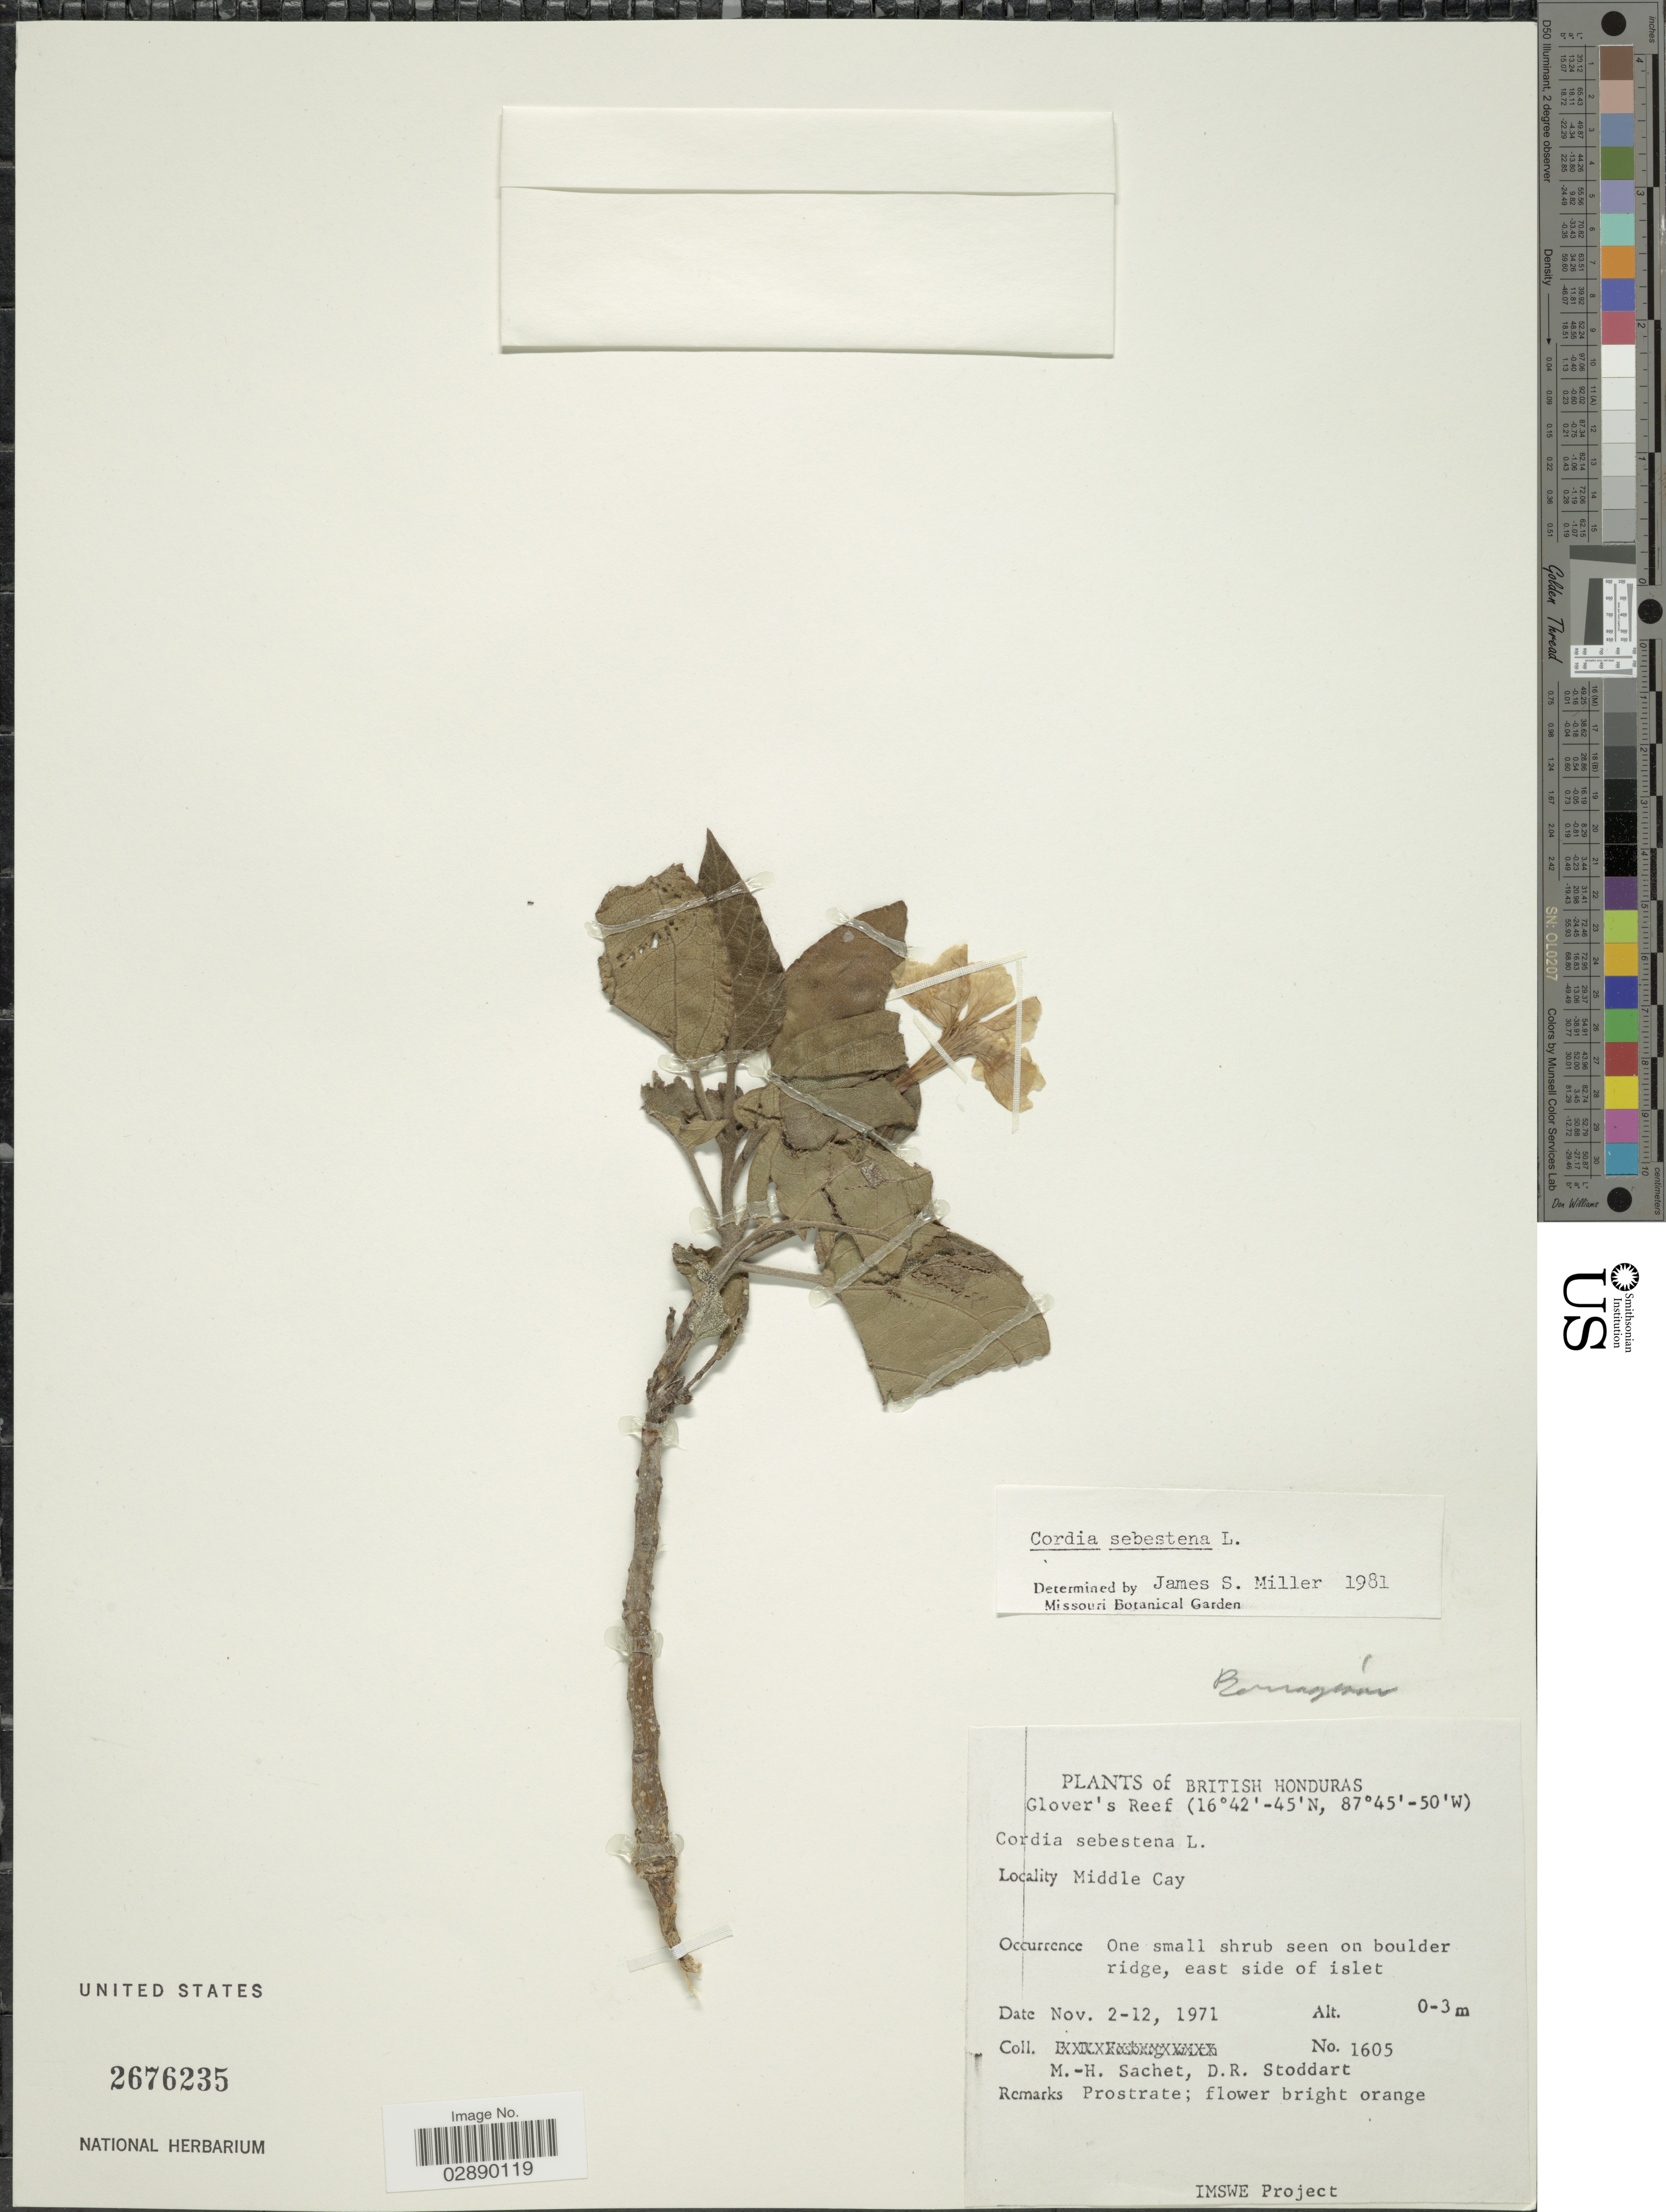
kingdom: Plantae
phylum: Tracheophyta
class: Magnoliopsida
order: Boraginales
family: Cordiaceae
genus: Cordia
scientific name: Cordia sebestena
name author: L.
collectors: M.-H. Sachet & D. R. Stoddart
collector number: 1605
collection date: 1971-11-02/1971-11-12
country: Belize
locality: British Honduras. Clover's Reef. Middle Cay.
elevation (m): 0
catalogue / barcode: US 2676235